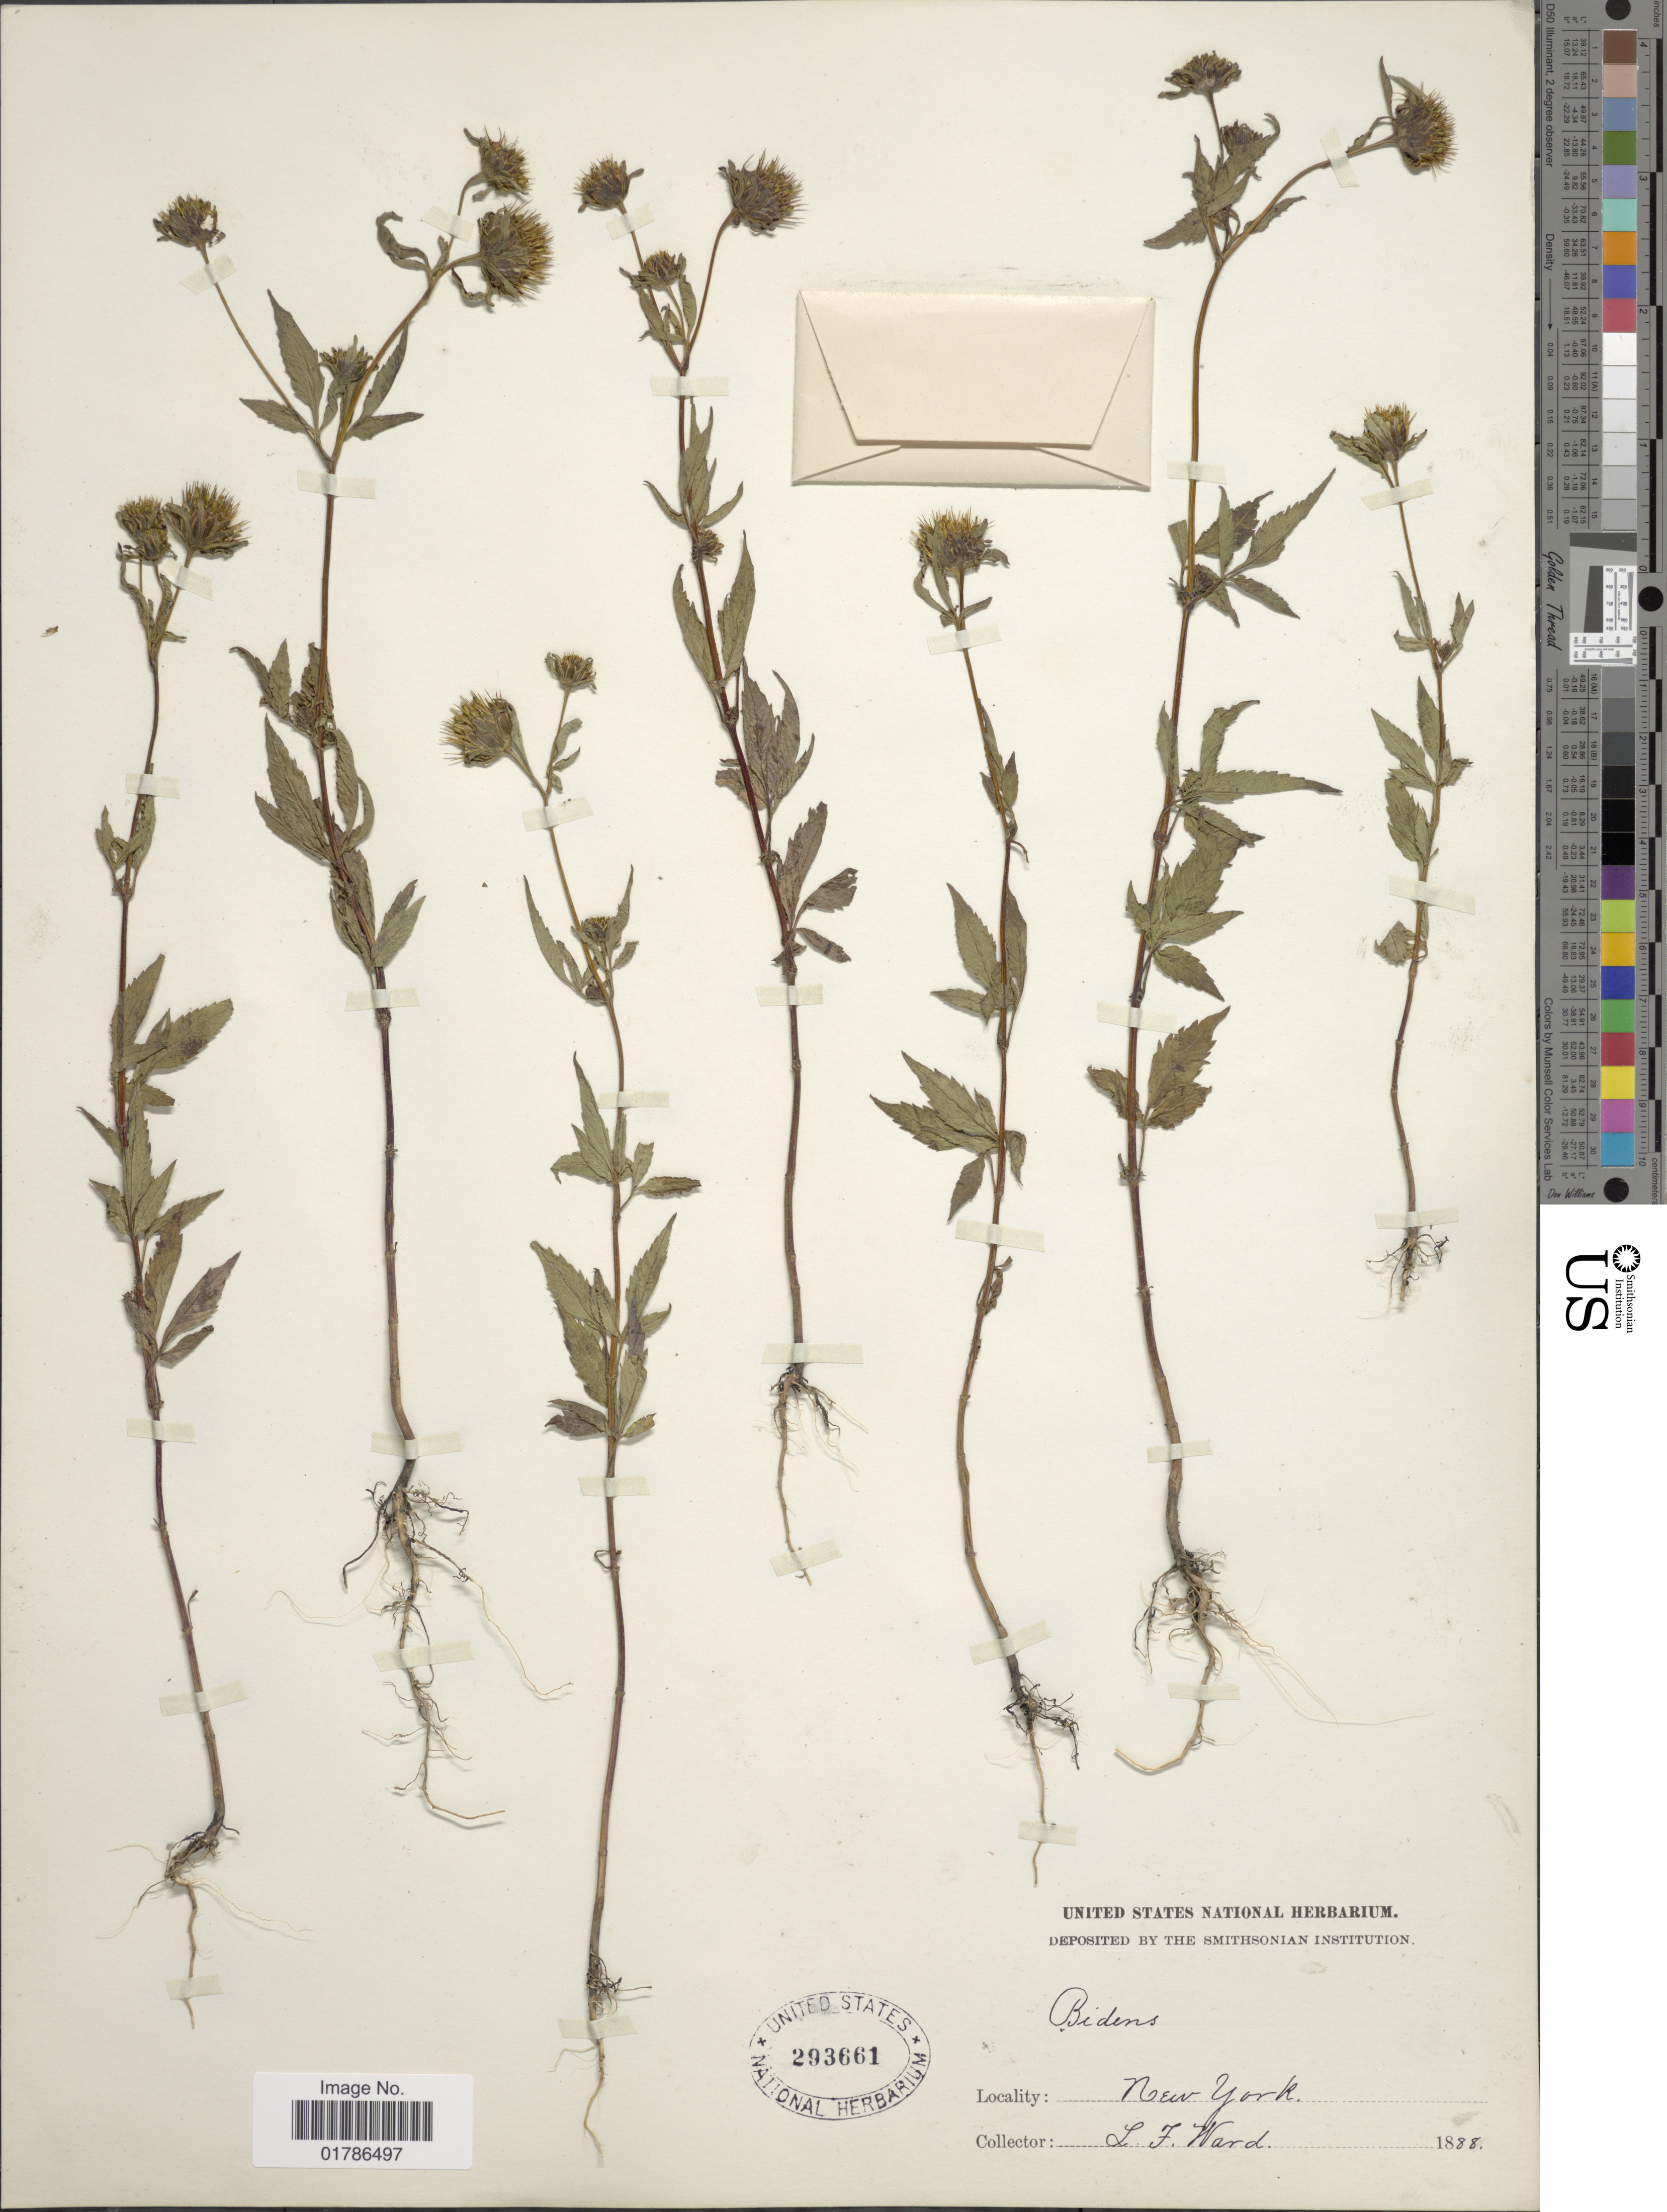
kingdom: Plantae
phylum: Tracheophyta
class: Magnoliopsida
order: Asterales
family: Asteraceae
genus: Bidens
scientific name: Bidens frondosa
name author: L.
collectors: L. Ward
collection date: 1888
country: United States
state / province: New York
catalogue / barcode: US 293661